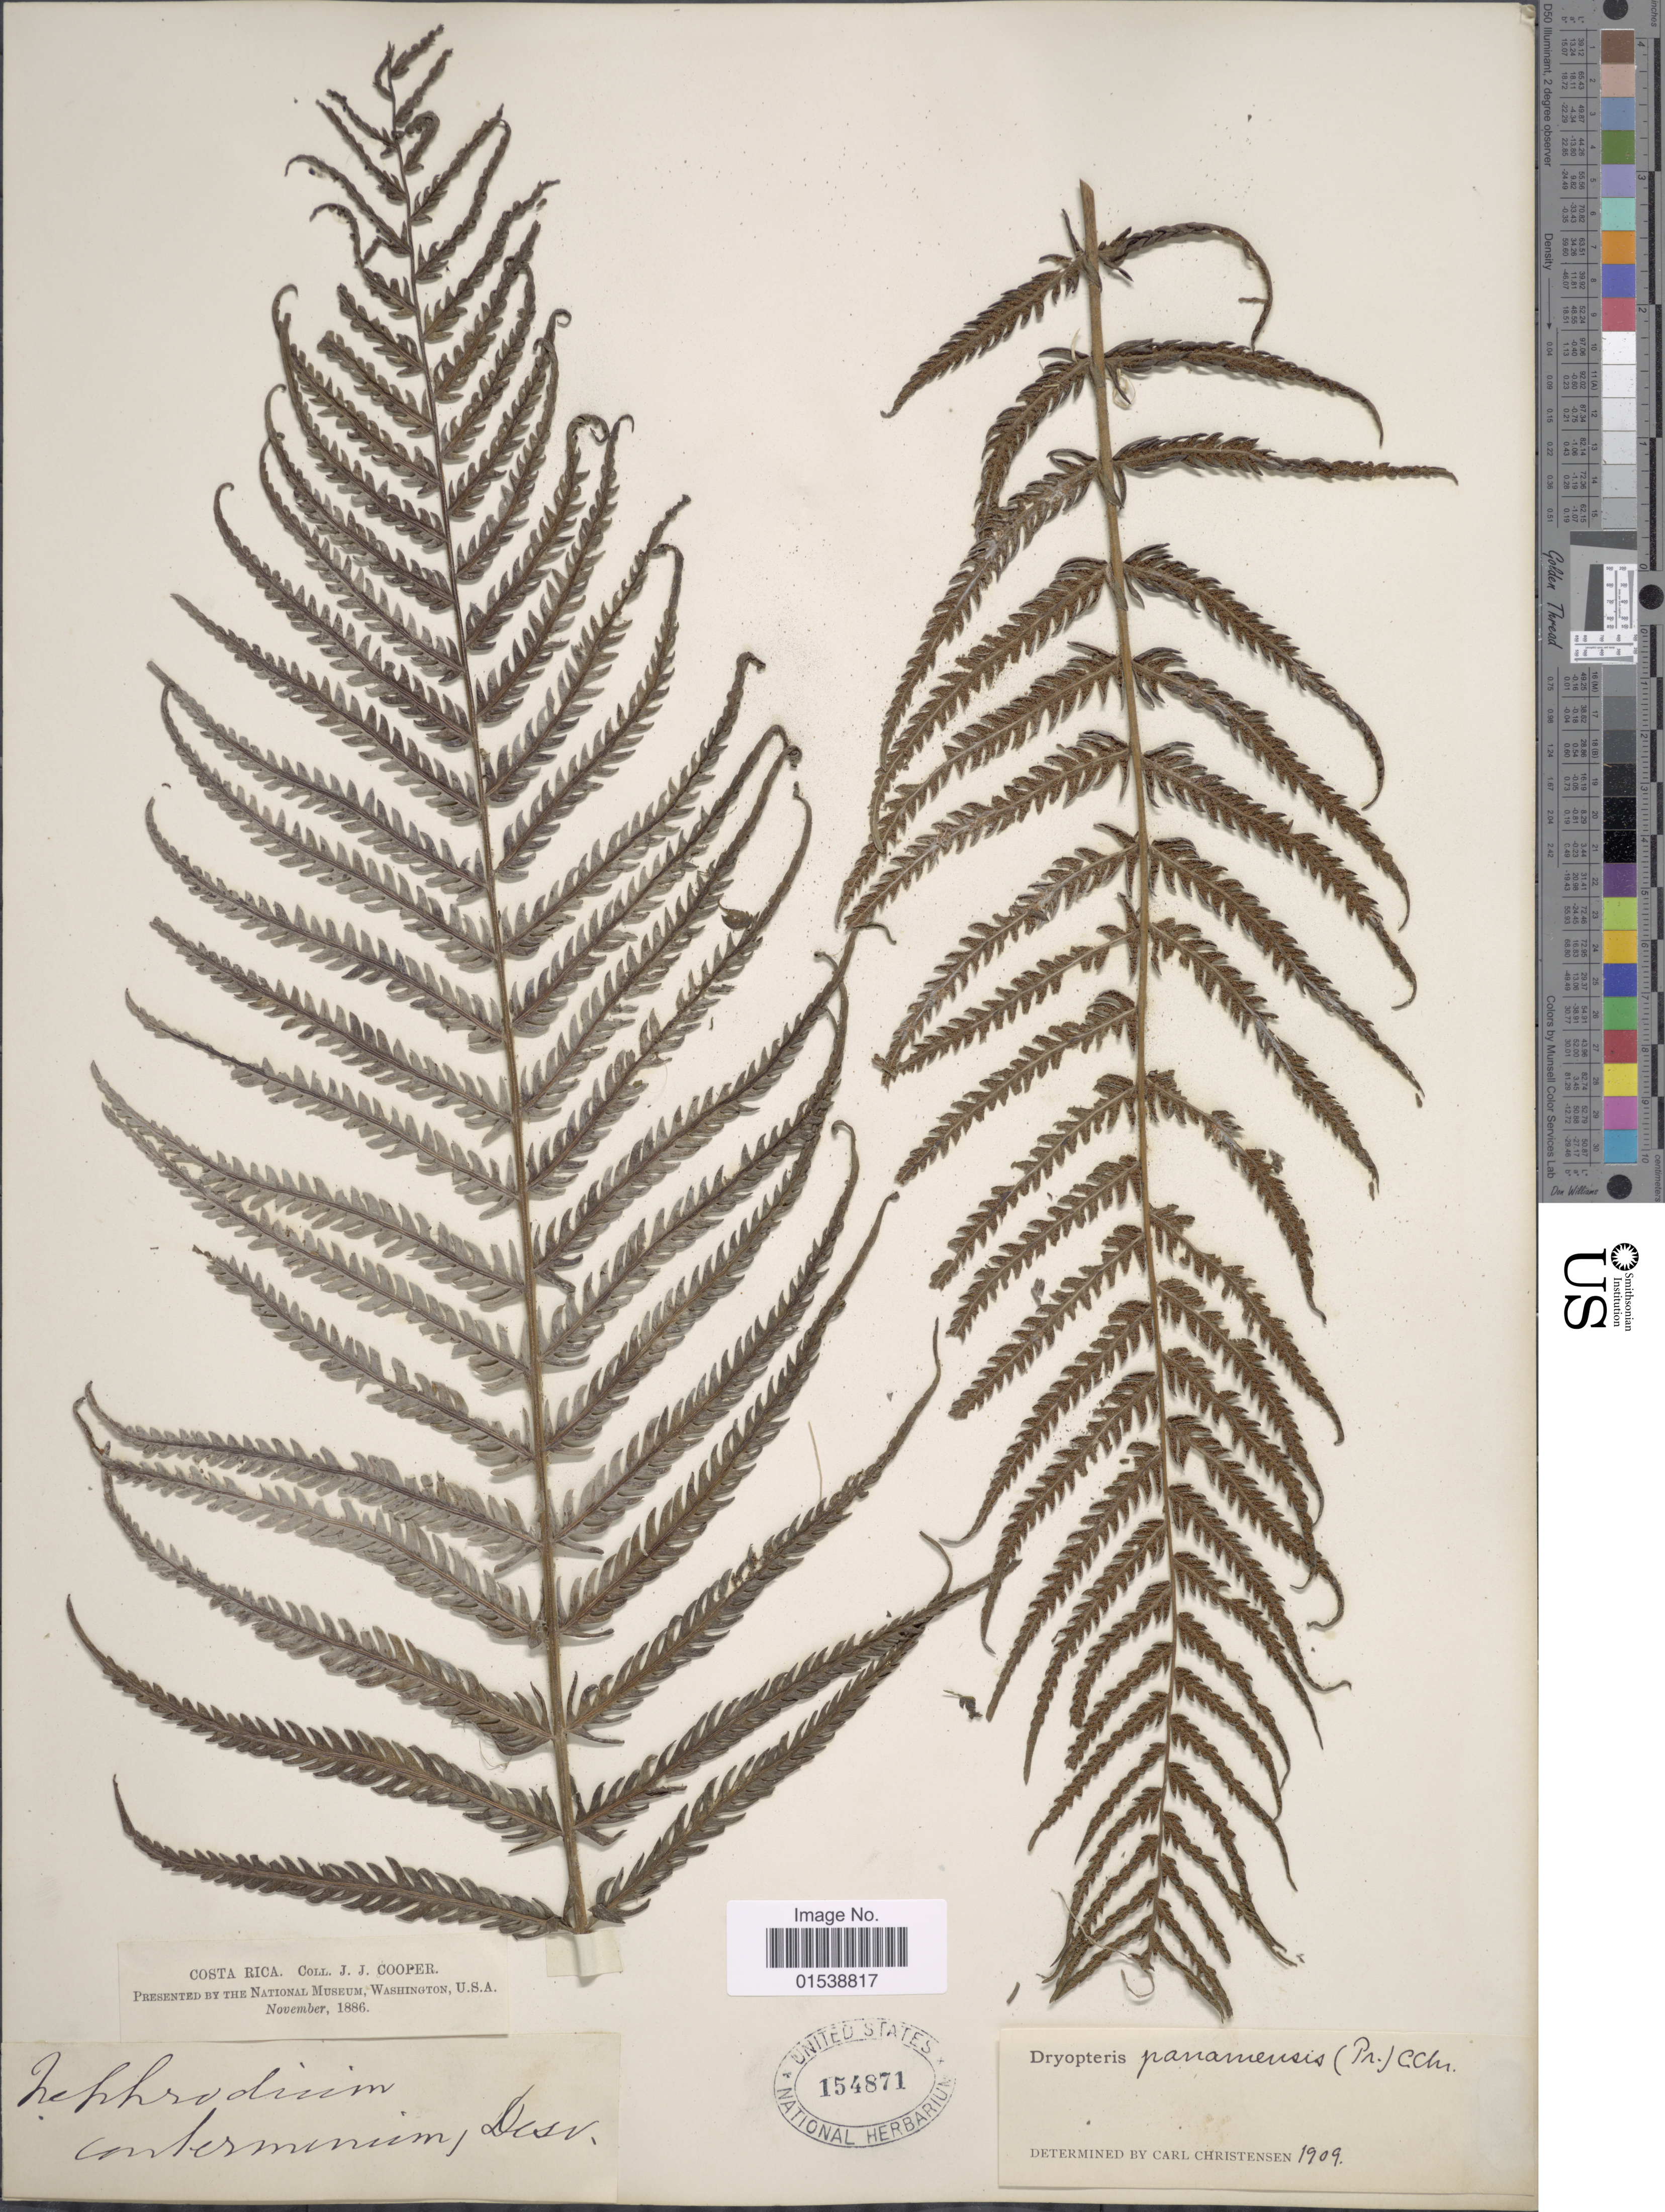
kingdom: Plantae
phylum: Tracheophyta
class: Polypodiopsida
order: Polypodiales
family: Thelypteridaceae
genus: Amauropelta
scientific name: Amauropelta resinifera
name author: (Desv.) Pic. Serm.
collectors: J. J. Cooper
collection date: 1886-11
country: Costa Rica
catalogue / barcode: US 154871